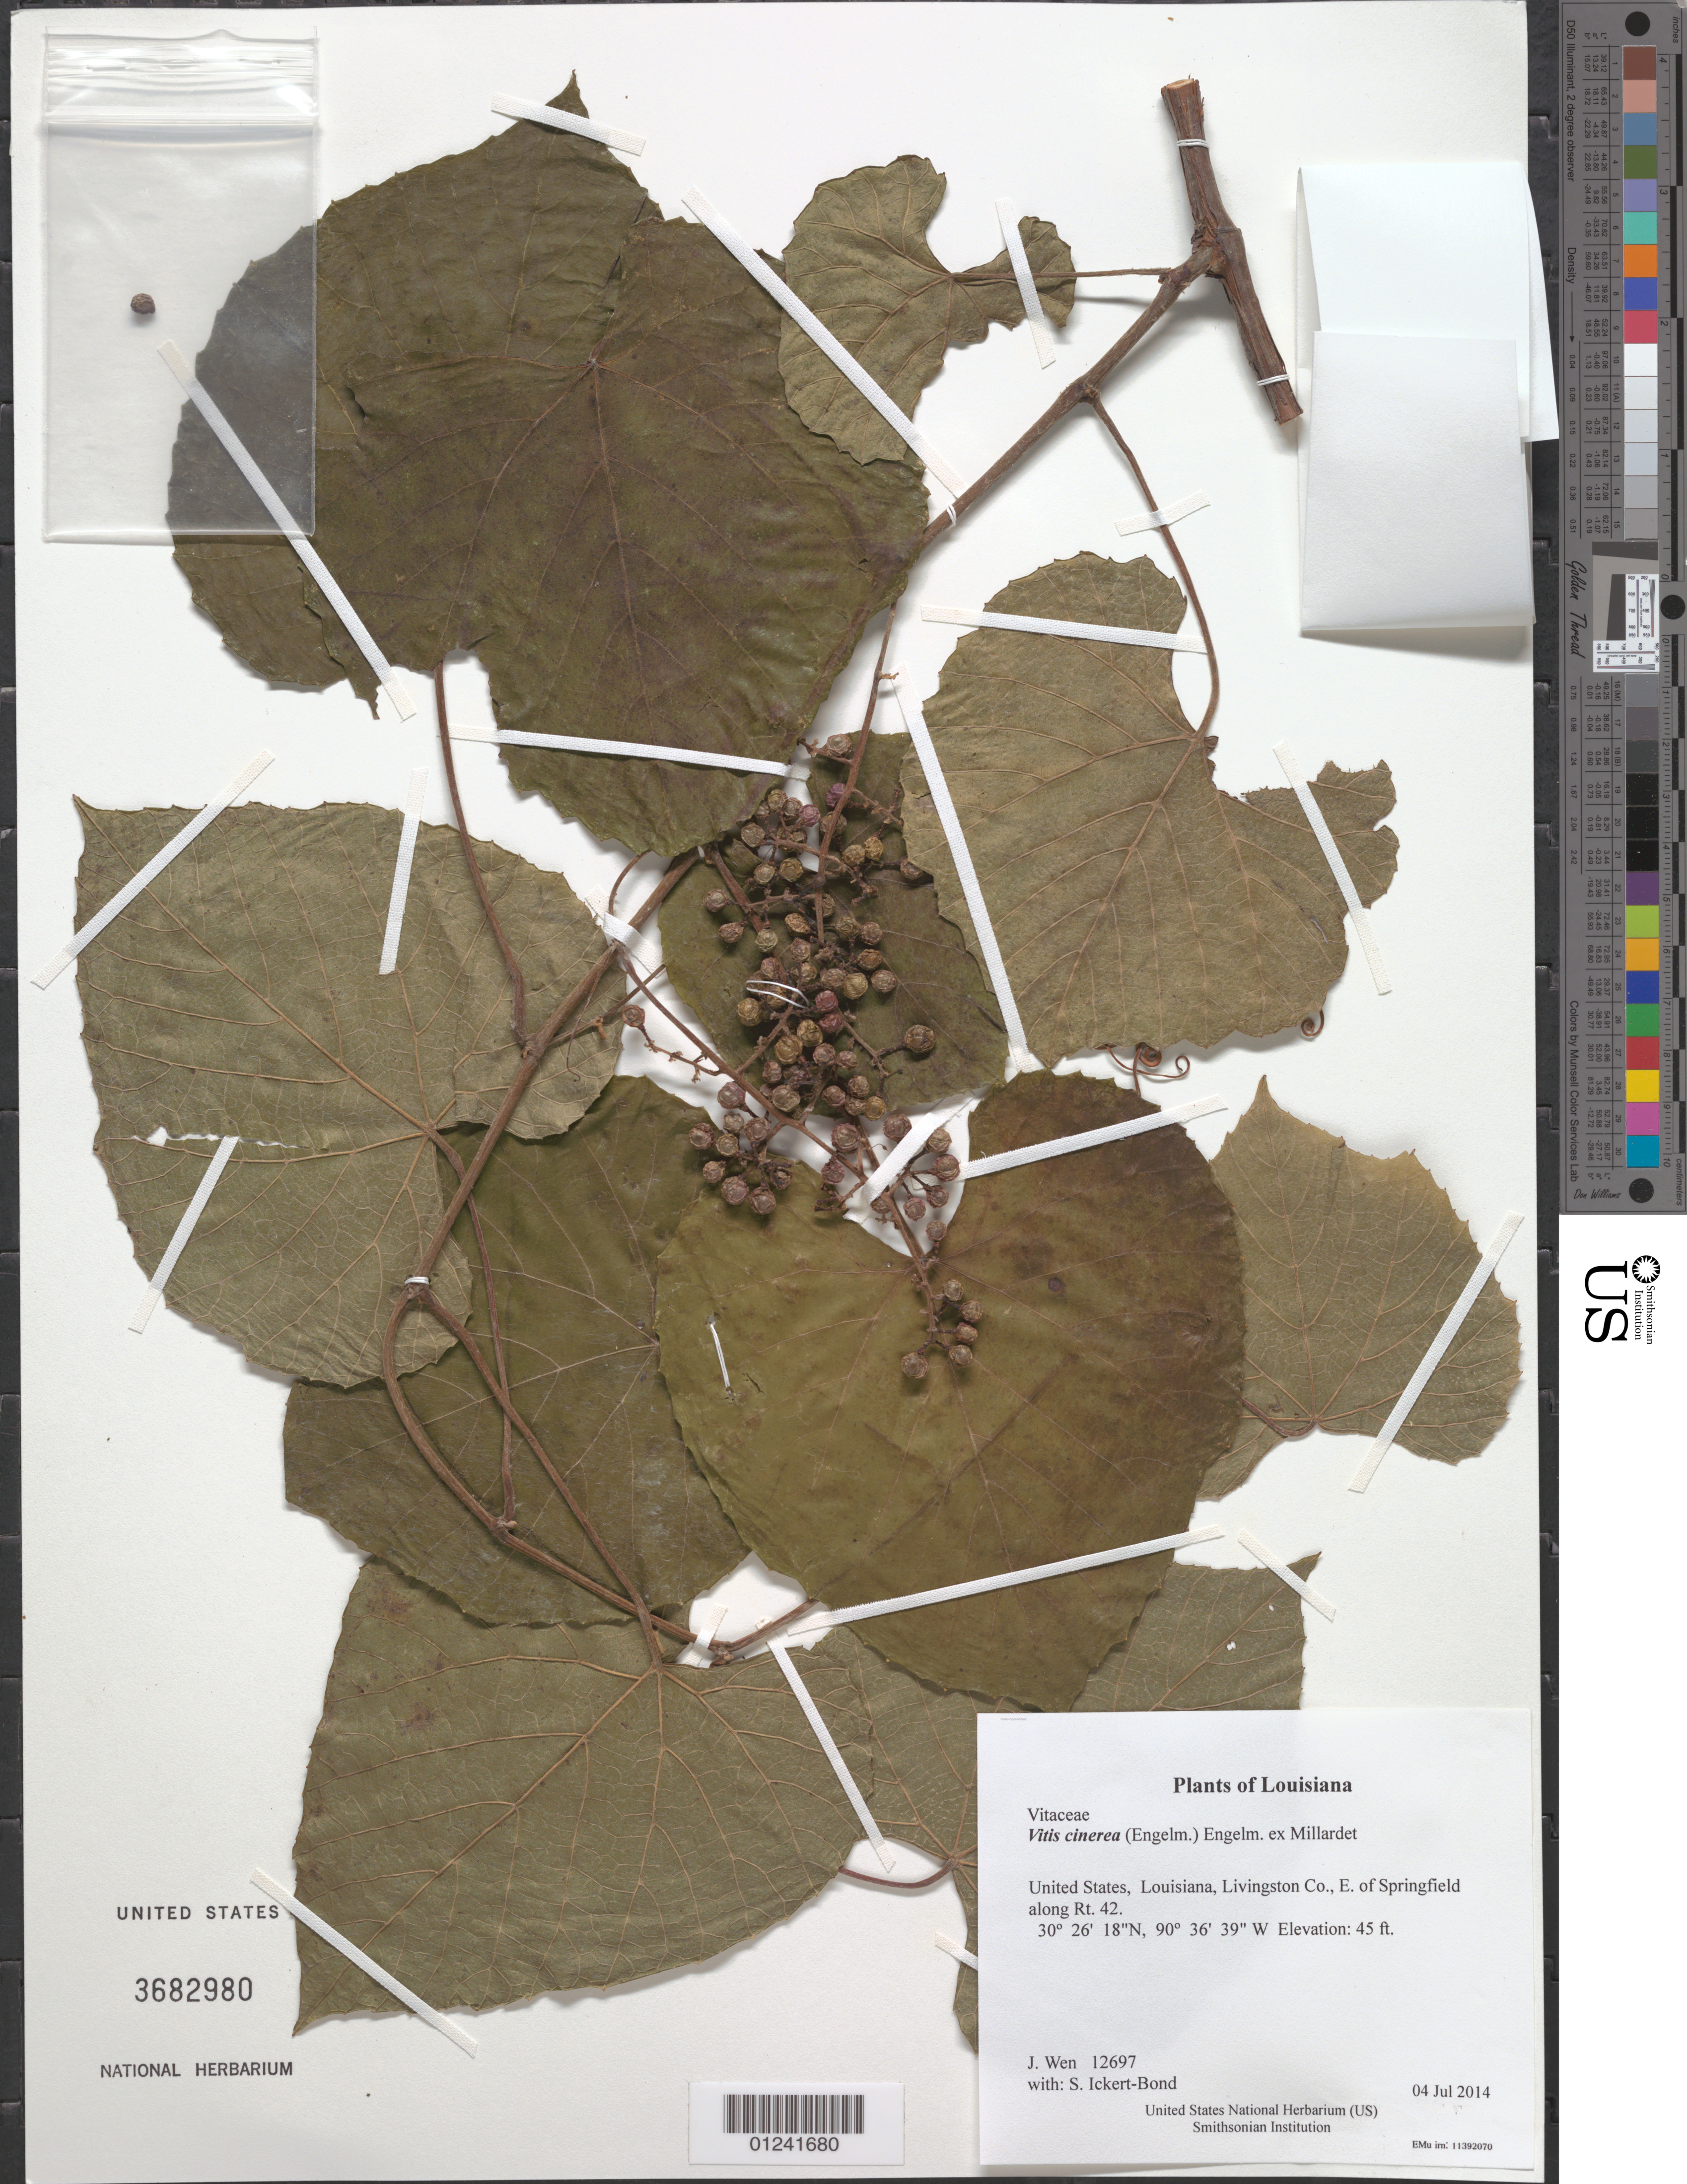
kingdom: Plantae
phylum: Tracheophyta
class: Magnoliopsida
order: Vitales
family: Vitaceae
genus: Vitis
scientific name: Vitis cinerea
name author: (Engelm.) Millardet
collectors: J. Wen & S. Ickert-Bond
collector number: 12697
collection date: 2014-07-04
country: United States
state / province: Louisiana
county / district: Livingston Co.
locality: E. of Springfield along Rt. 42.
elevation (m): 14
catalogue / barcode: US 3682980